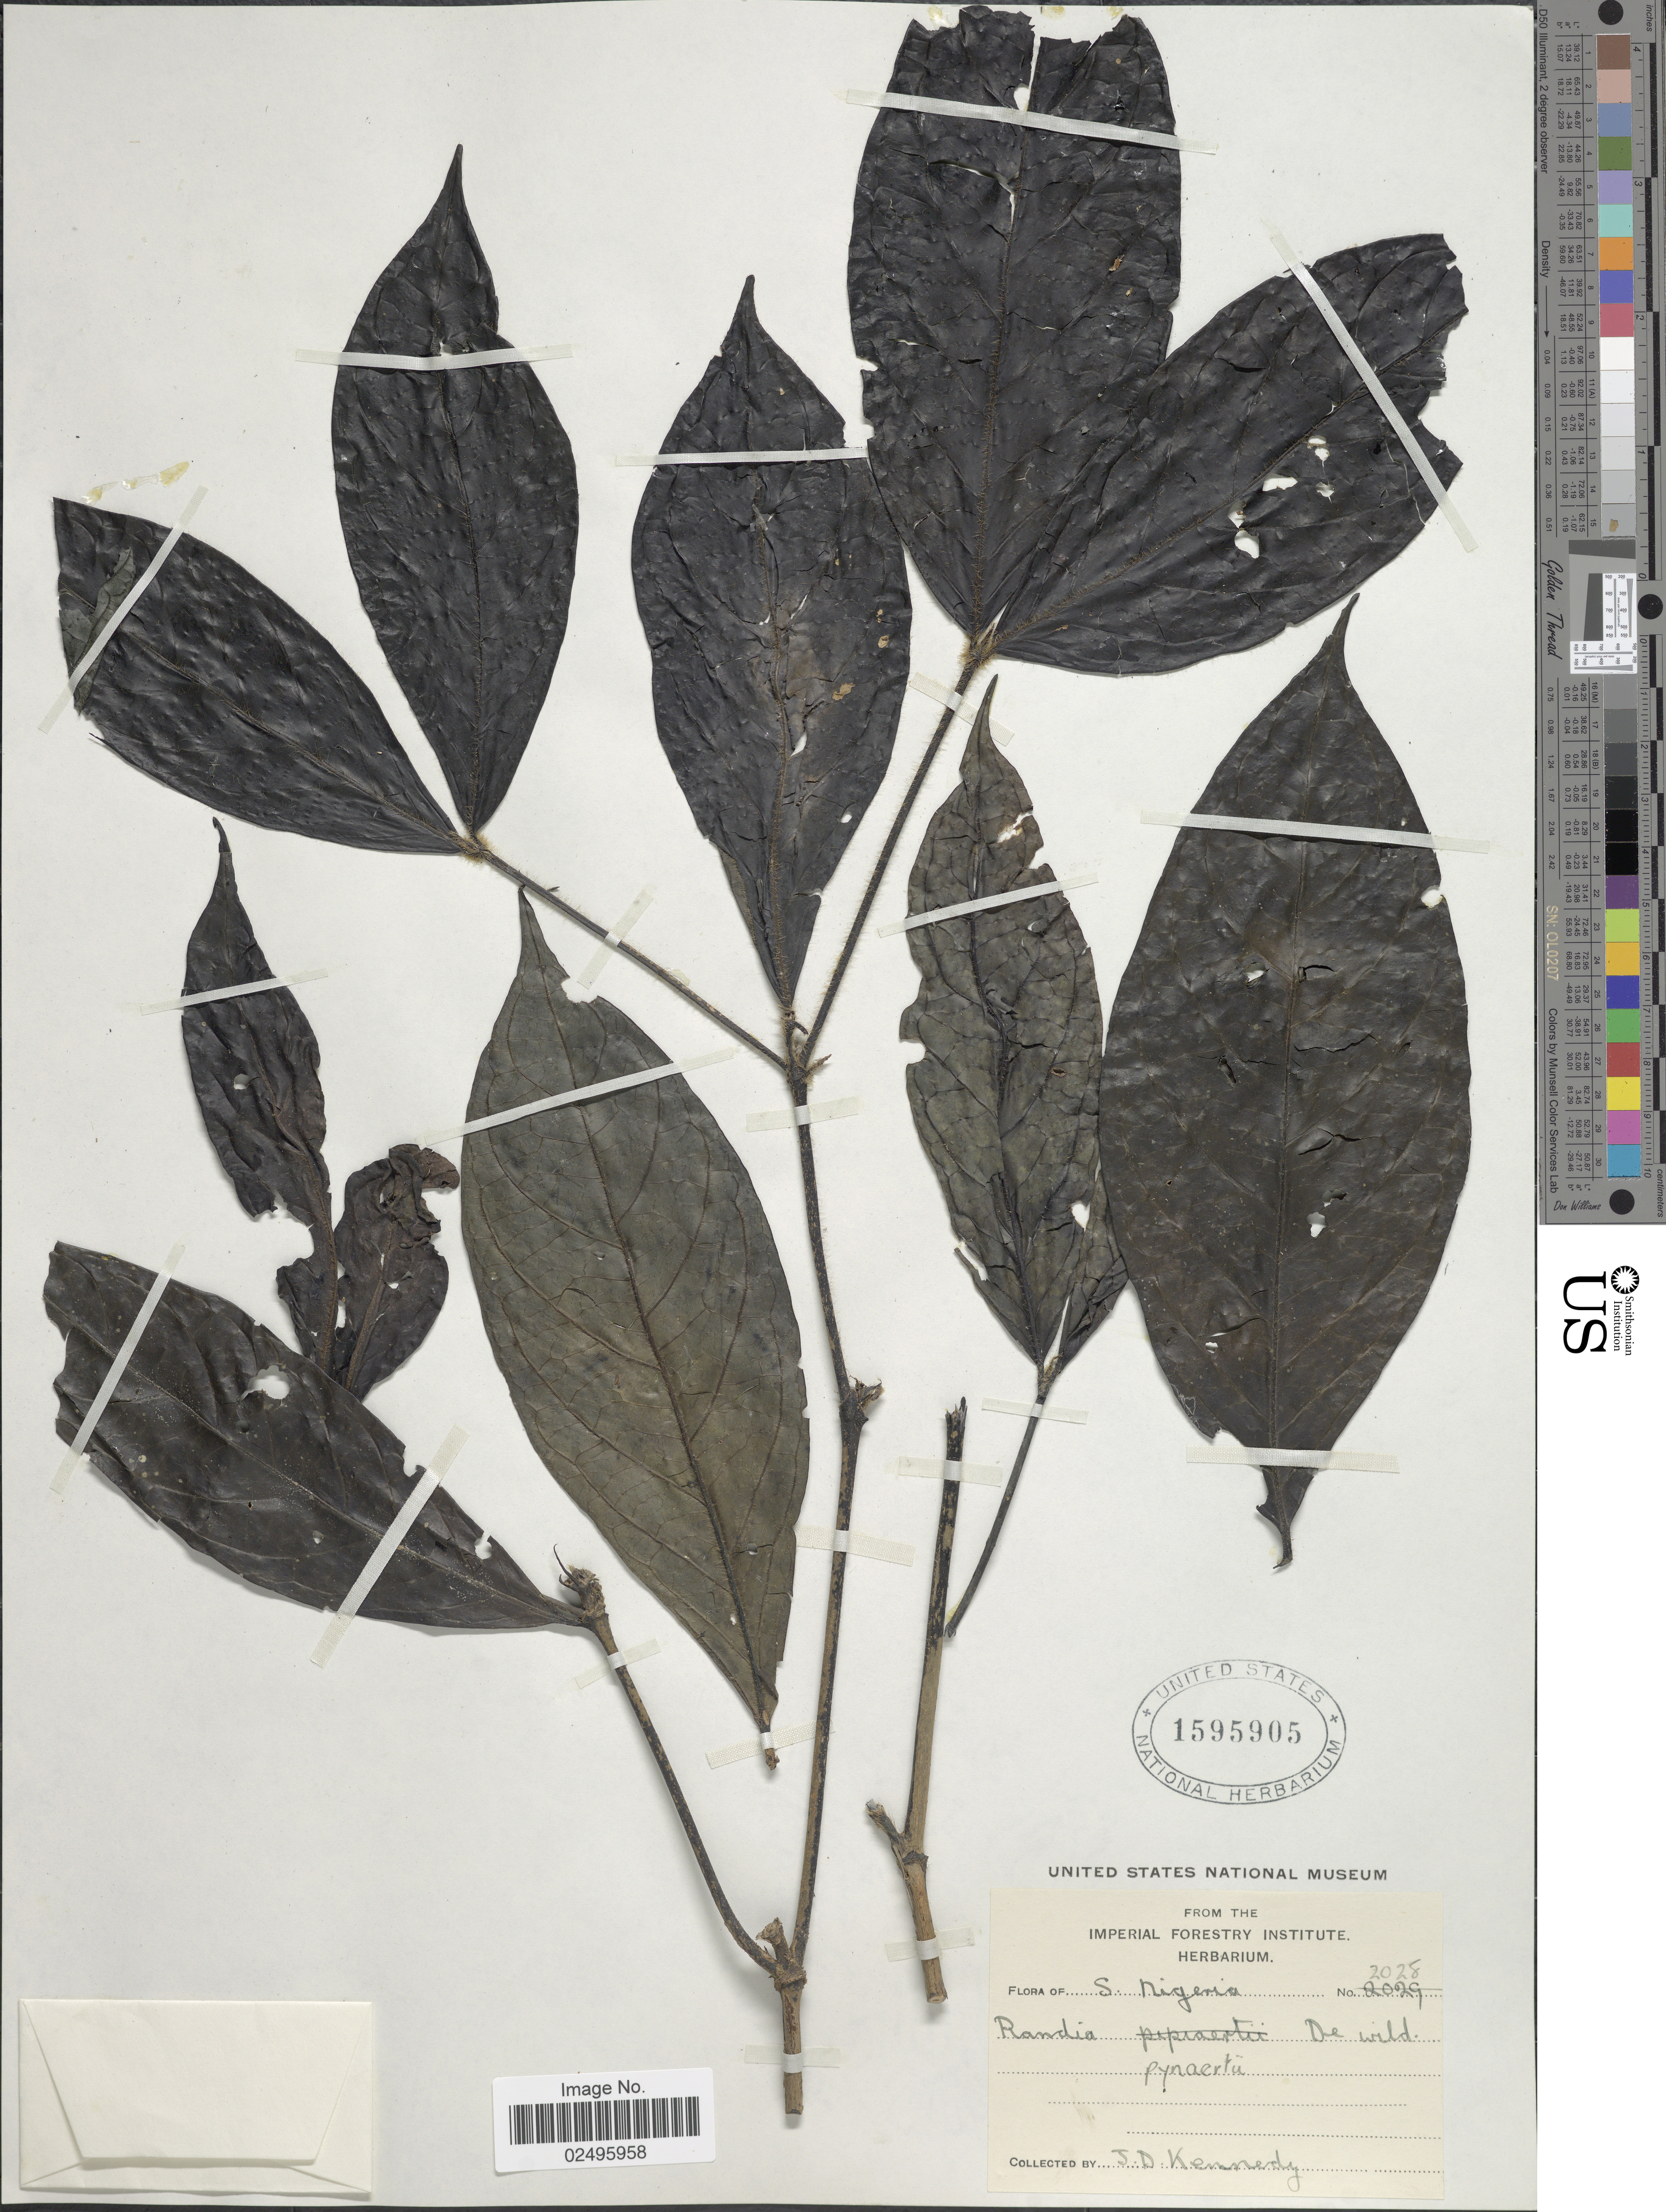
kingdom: Plantae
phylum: Tracheophyta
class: Magnoliopsida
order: Gentianales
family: Rubiaceae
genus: Rothmannia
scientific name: Rothmannia hispida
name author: (K. Schum.) Fagerl.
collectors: J. D. Kennedy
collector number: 2028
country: Nigeria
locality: S. Nigeria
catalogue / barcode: US 1595905